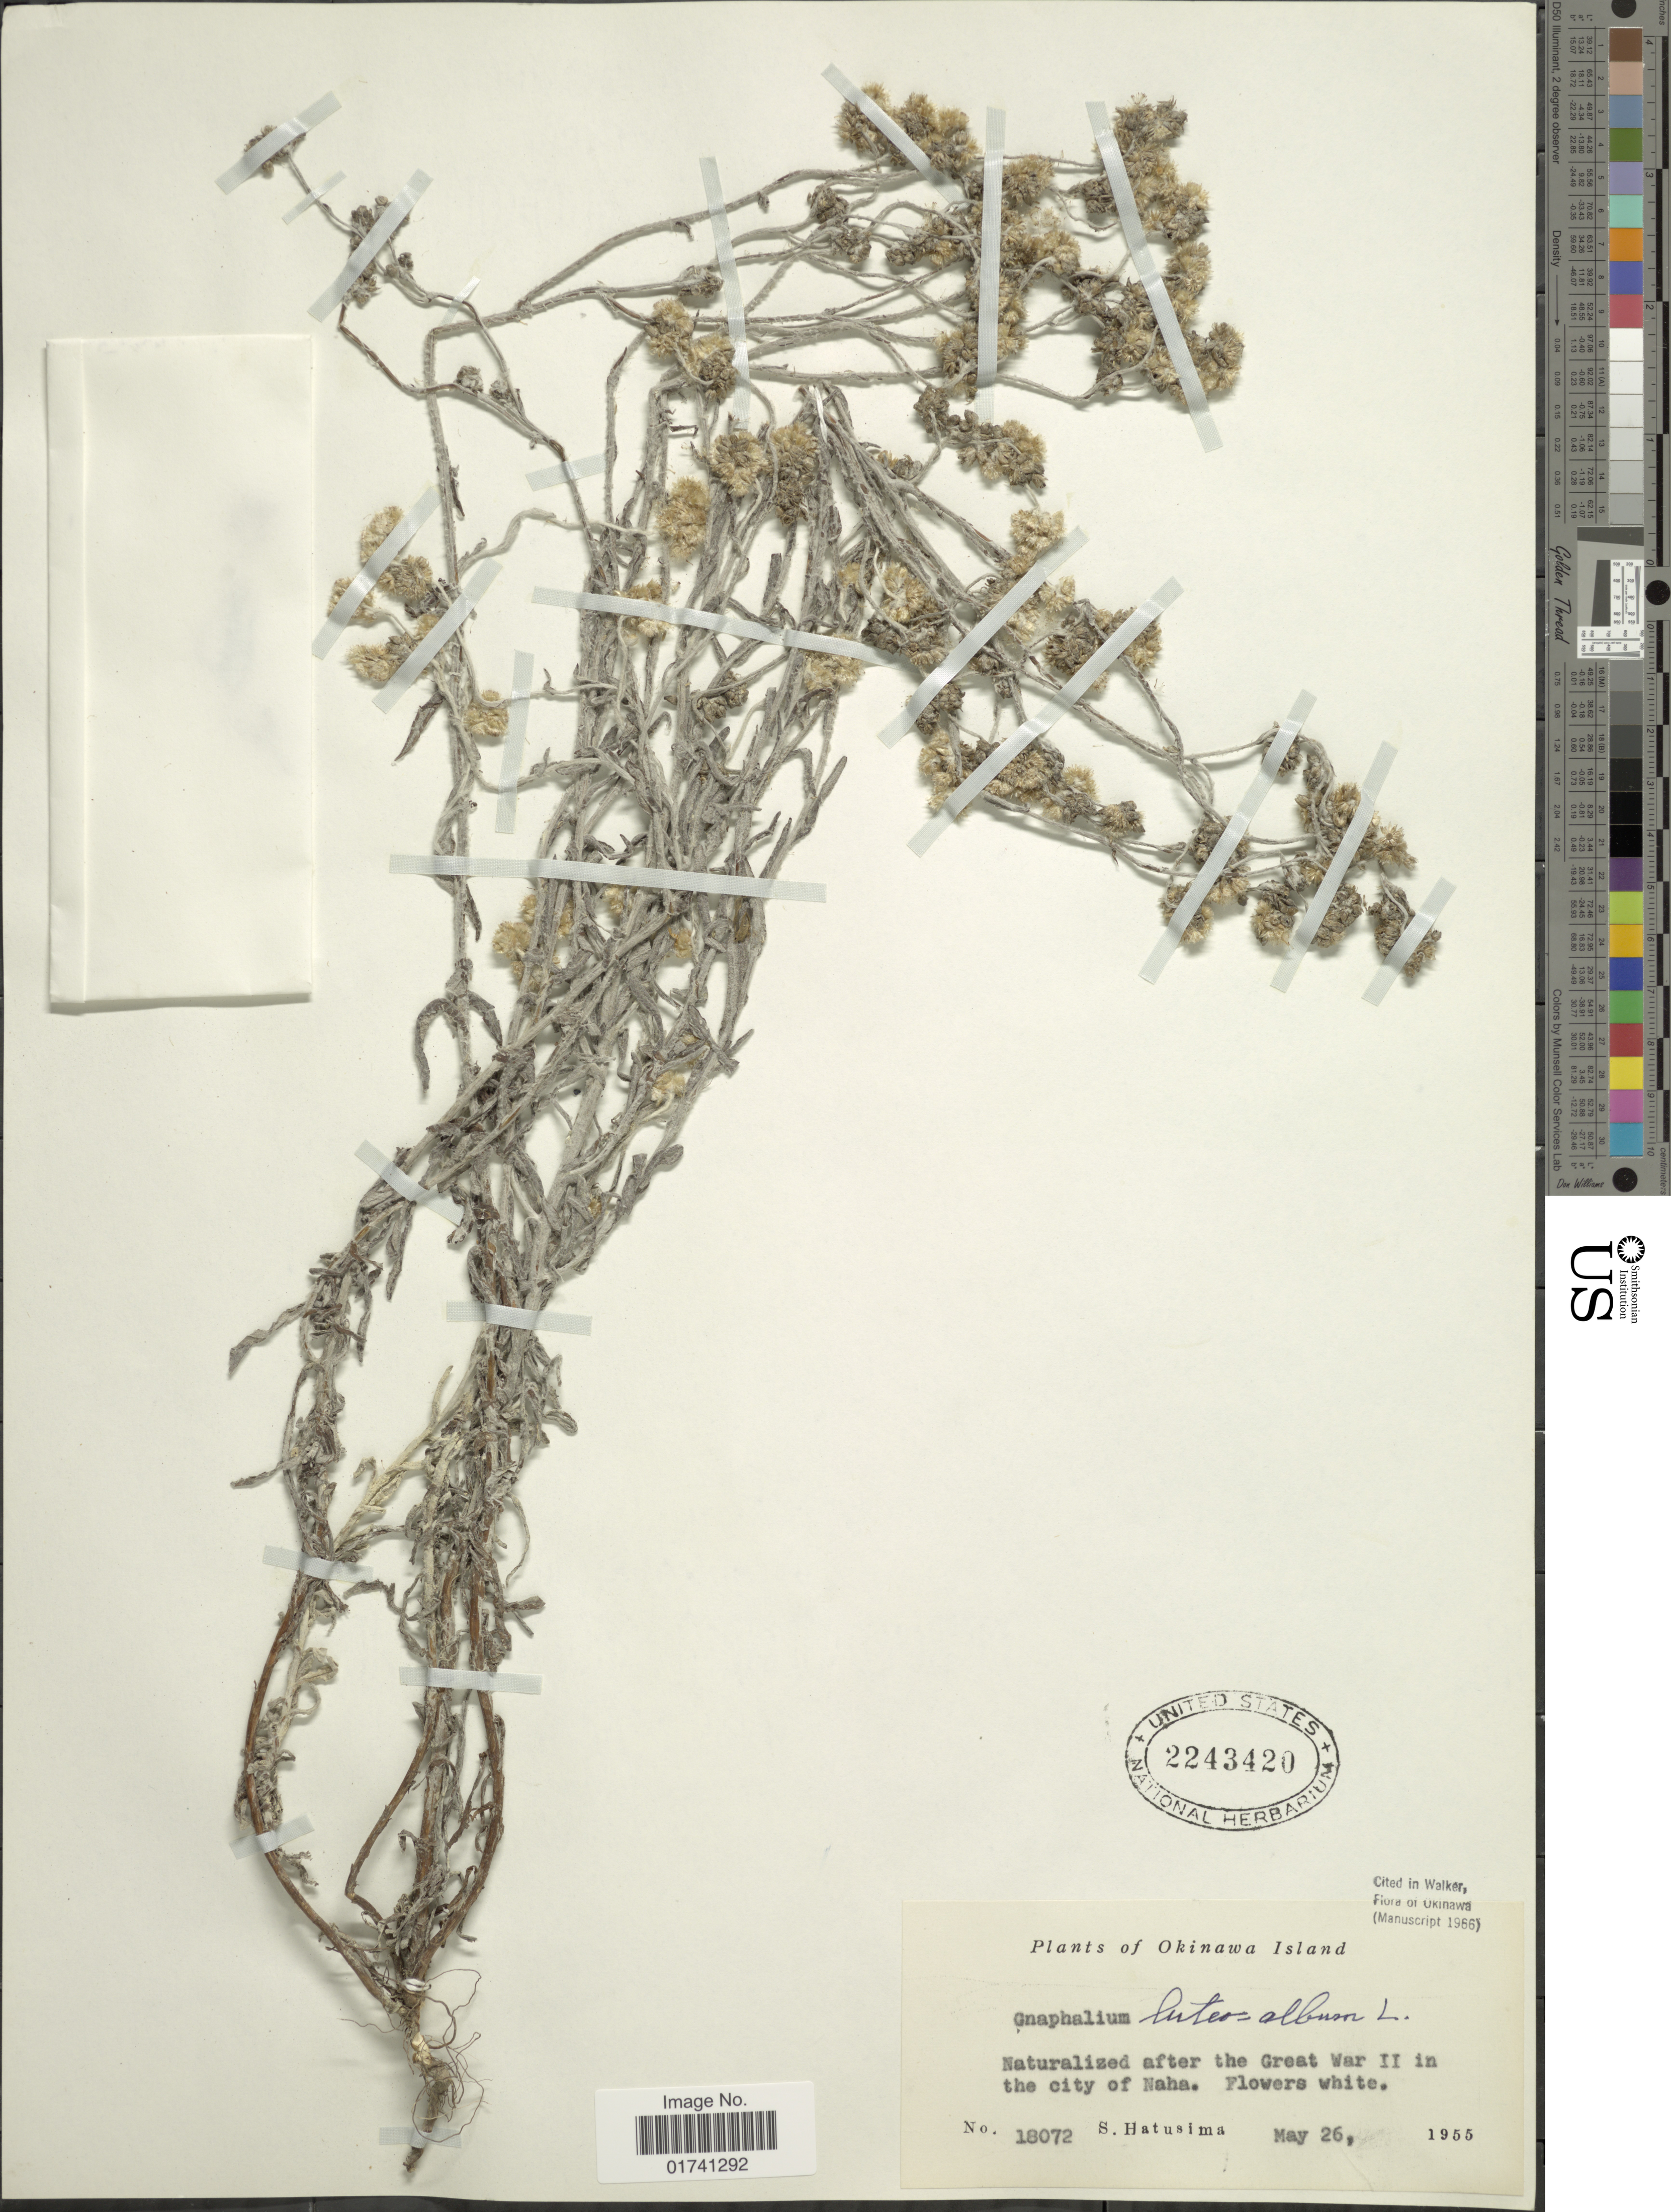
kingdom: Plantae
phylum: Tracheophyta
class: Magnoliopsida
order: Asterales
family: Asteraceae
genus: Laphangium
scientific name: Laphangium luteoalbum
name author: (L.) Tzvelev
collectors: S. Hatusima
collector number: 18072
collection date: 1955-05-26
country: Japan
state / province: Okinawa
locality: Okinawa Island, naturalized after the Great War II in the city of Naha.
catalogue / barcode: US 2243420